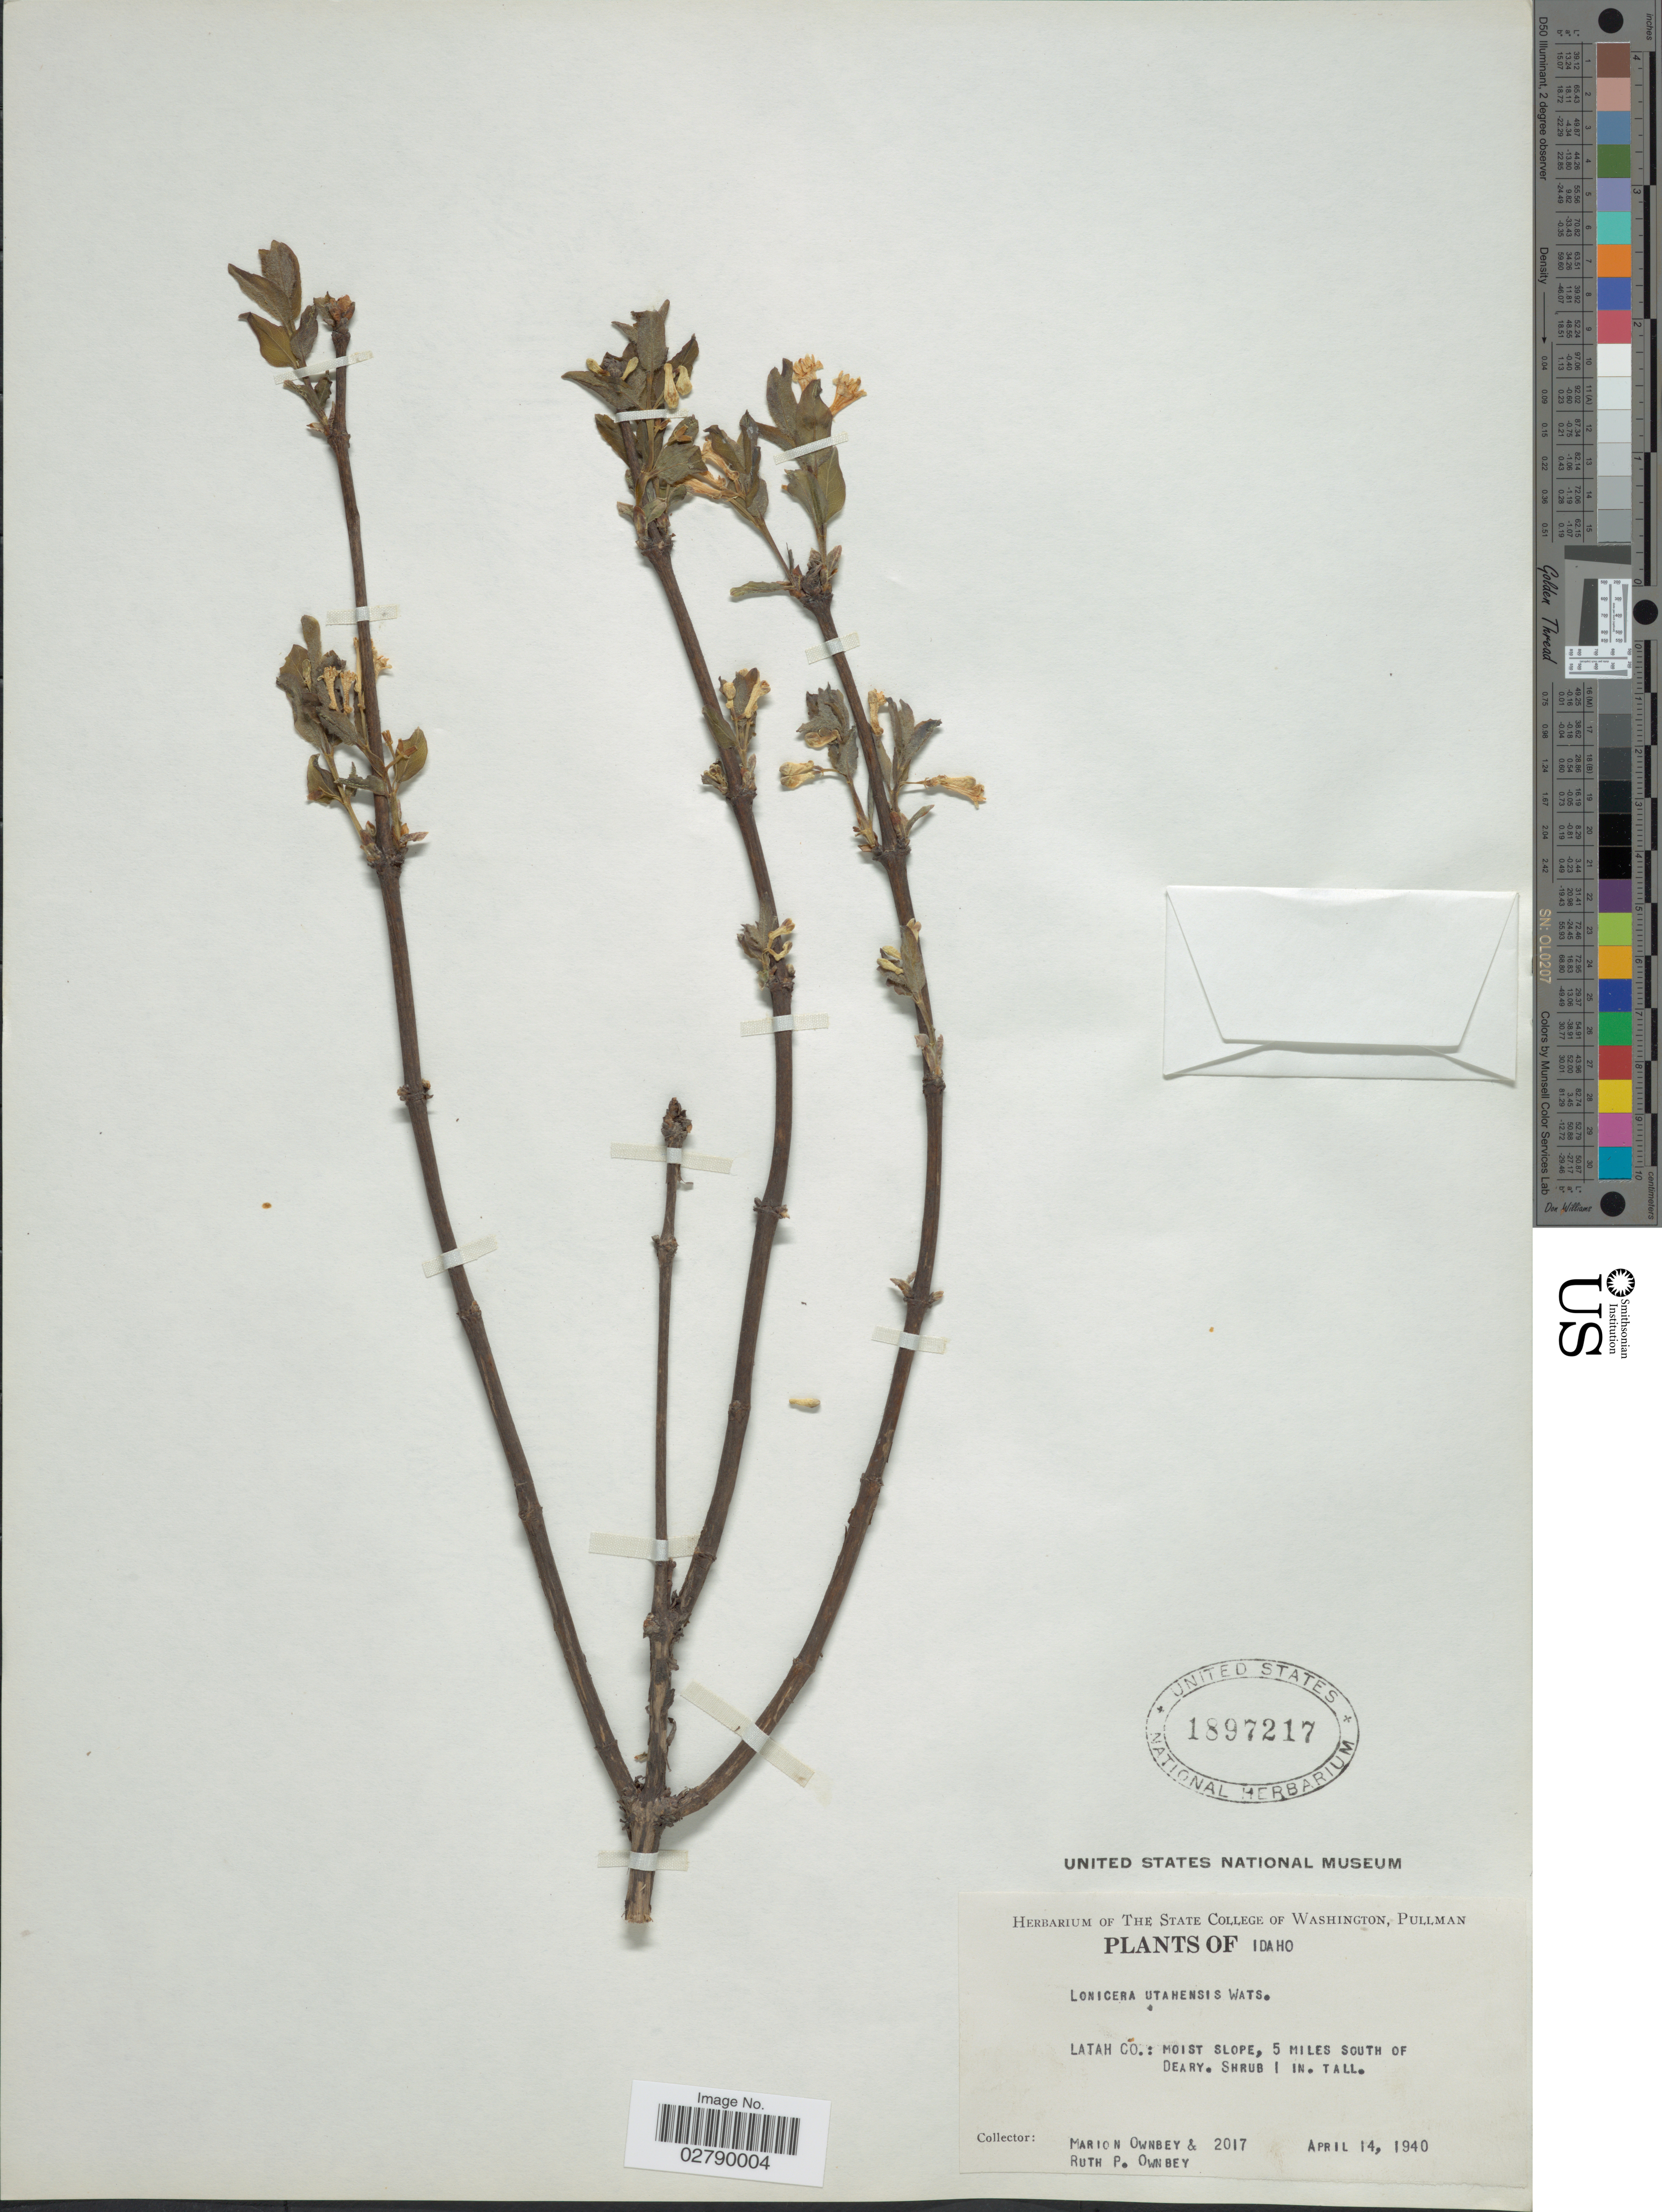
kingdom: Plantae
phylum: Tracheophyta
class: Magnoliopsida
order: Dipsacales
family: Caprifoliaceae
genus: Lonicera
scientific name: Lonicera utahensis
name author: S. Watson in C. King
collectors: M. Ownbey & R. Ownbey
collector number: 2017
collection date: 1940-04-14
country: United States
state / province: Idaho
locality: Latah Co.: Moist slope, 5 miles south of Deary.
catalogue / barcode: US 1897217